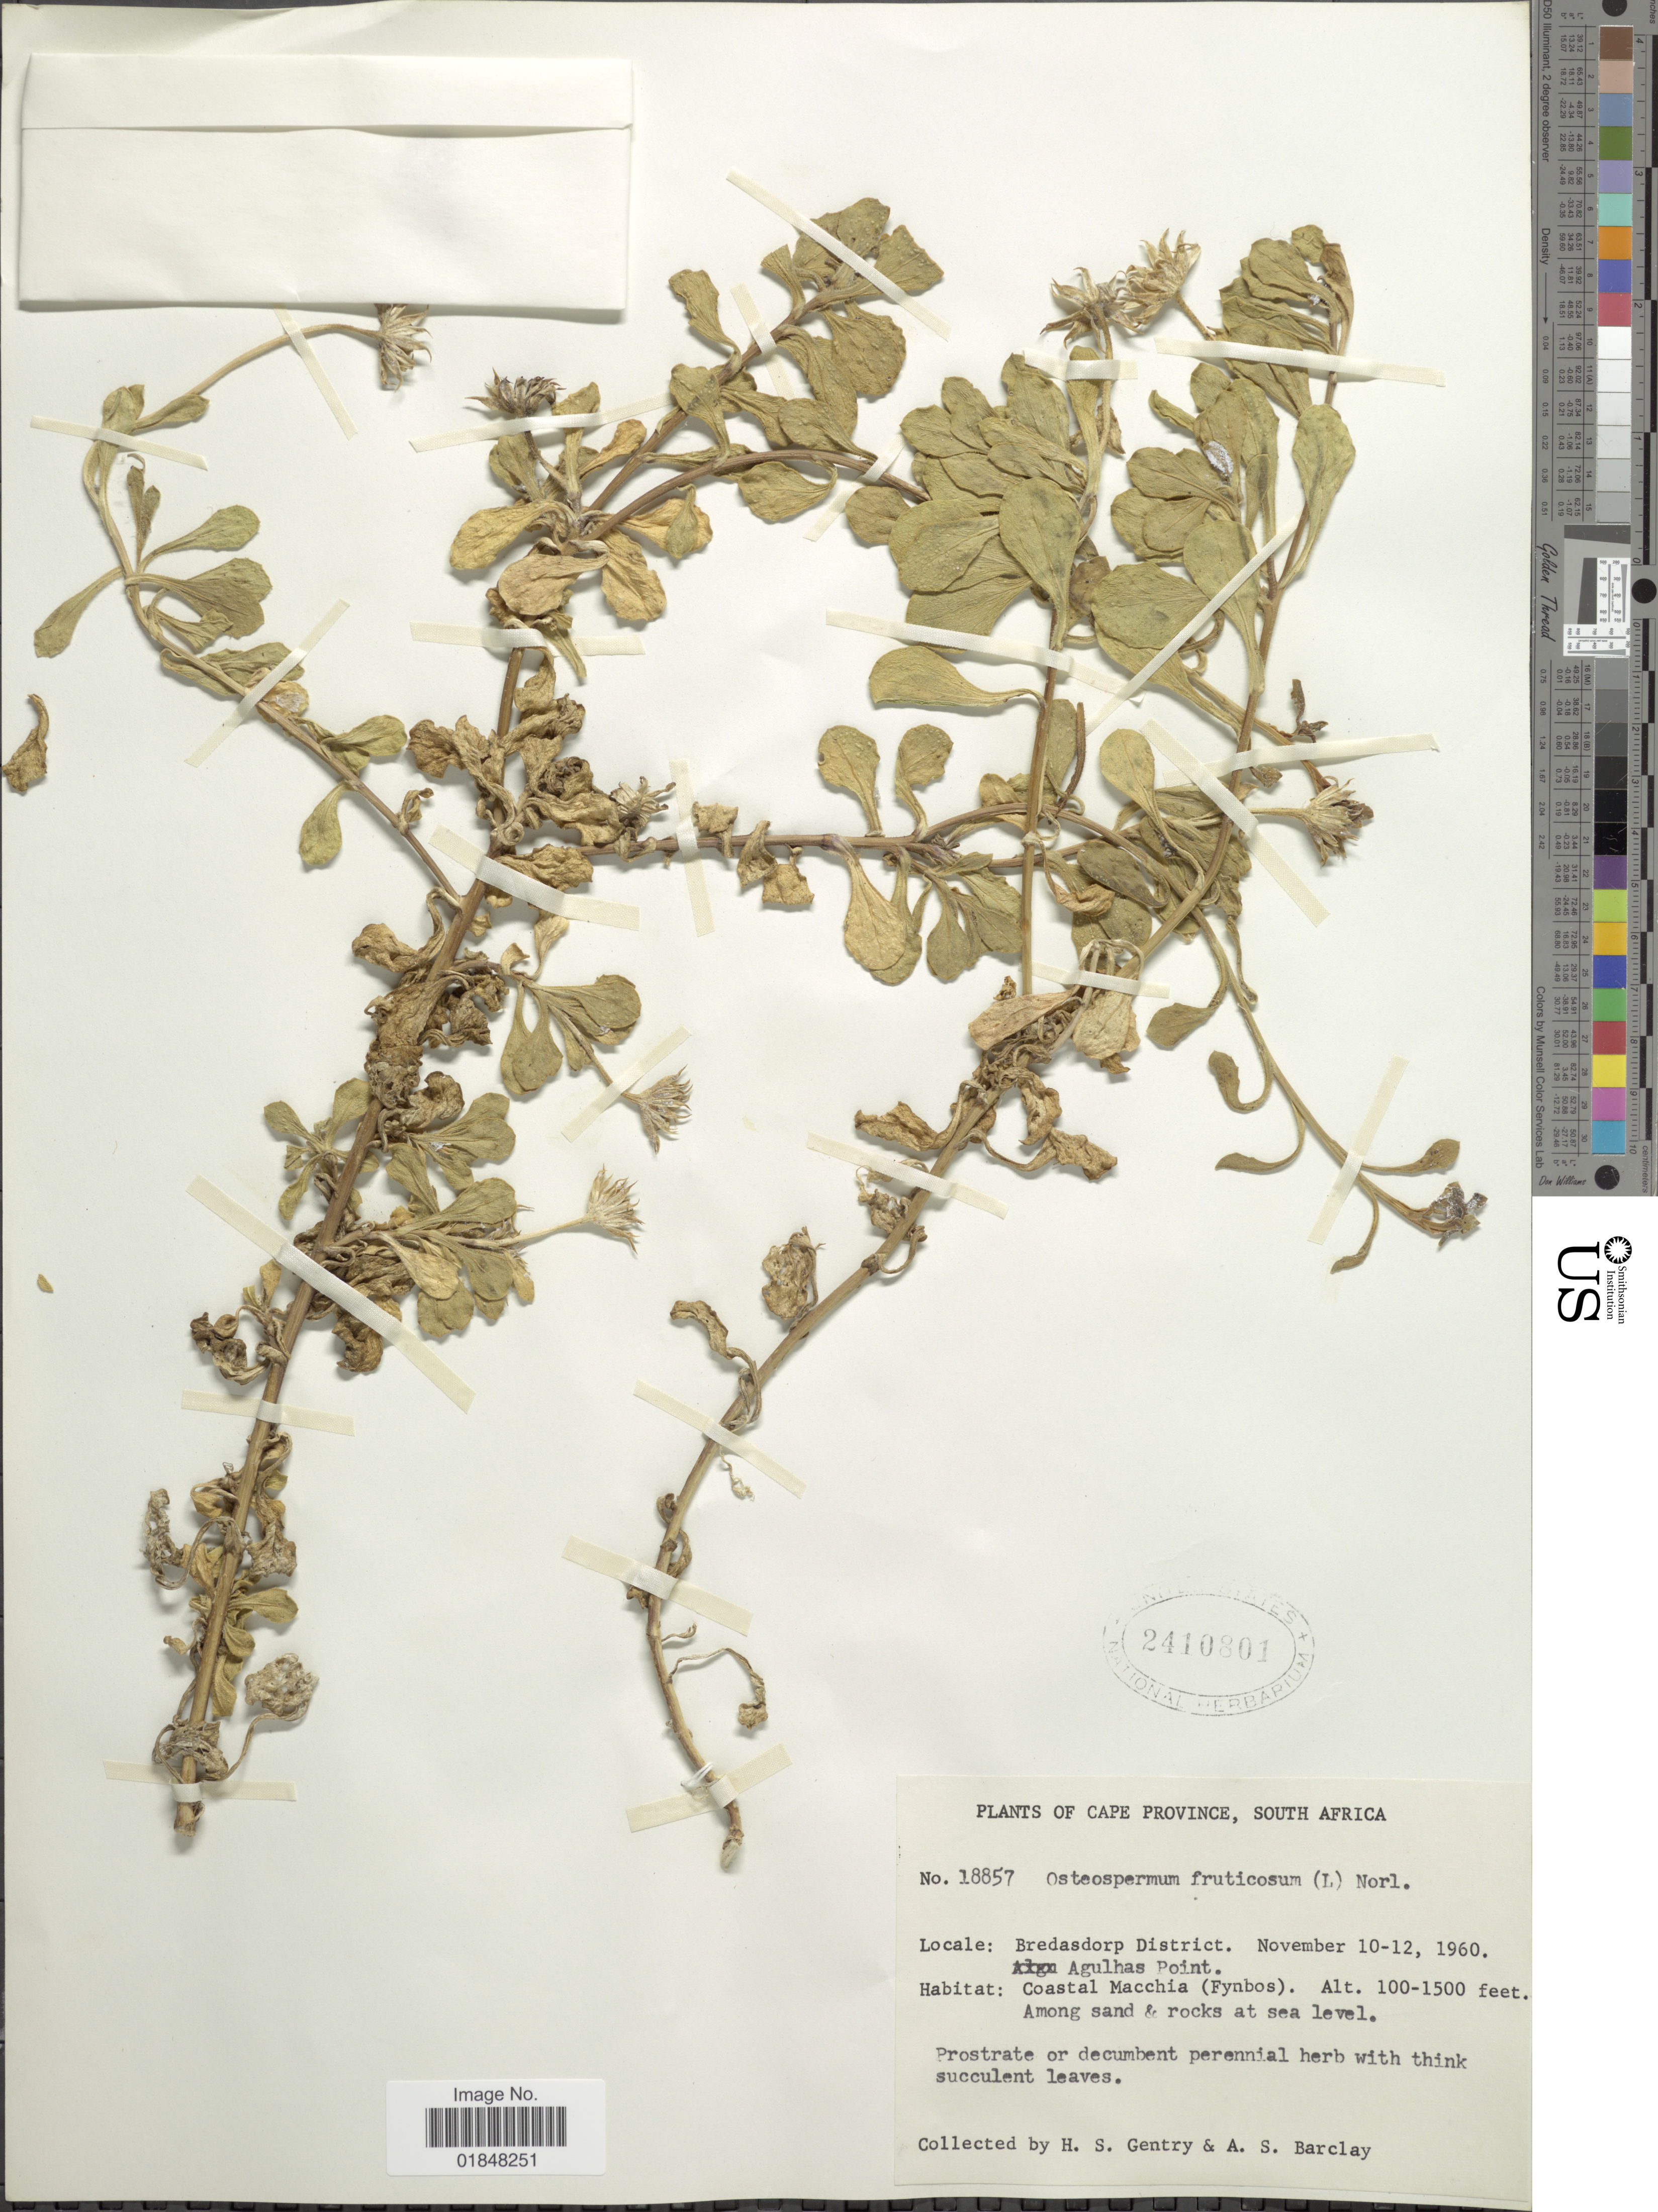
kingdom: Plantae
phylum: Tracheophyta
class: Magnoliopsida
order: Asterales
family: Asteraceae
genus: Osteospermum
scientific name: Osteospermum fruticosum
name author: (L.) Norl.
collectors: H. S. Gentry & A. S. Barclay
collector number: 18857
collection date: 1960-11-10/1960-11-12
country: South Africa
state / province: Western Cape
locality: Bredasdorp District. Agulhas Point, Coastal Macchia (Fynbos)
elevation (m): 30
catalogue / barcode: US 2410801